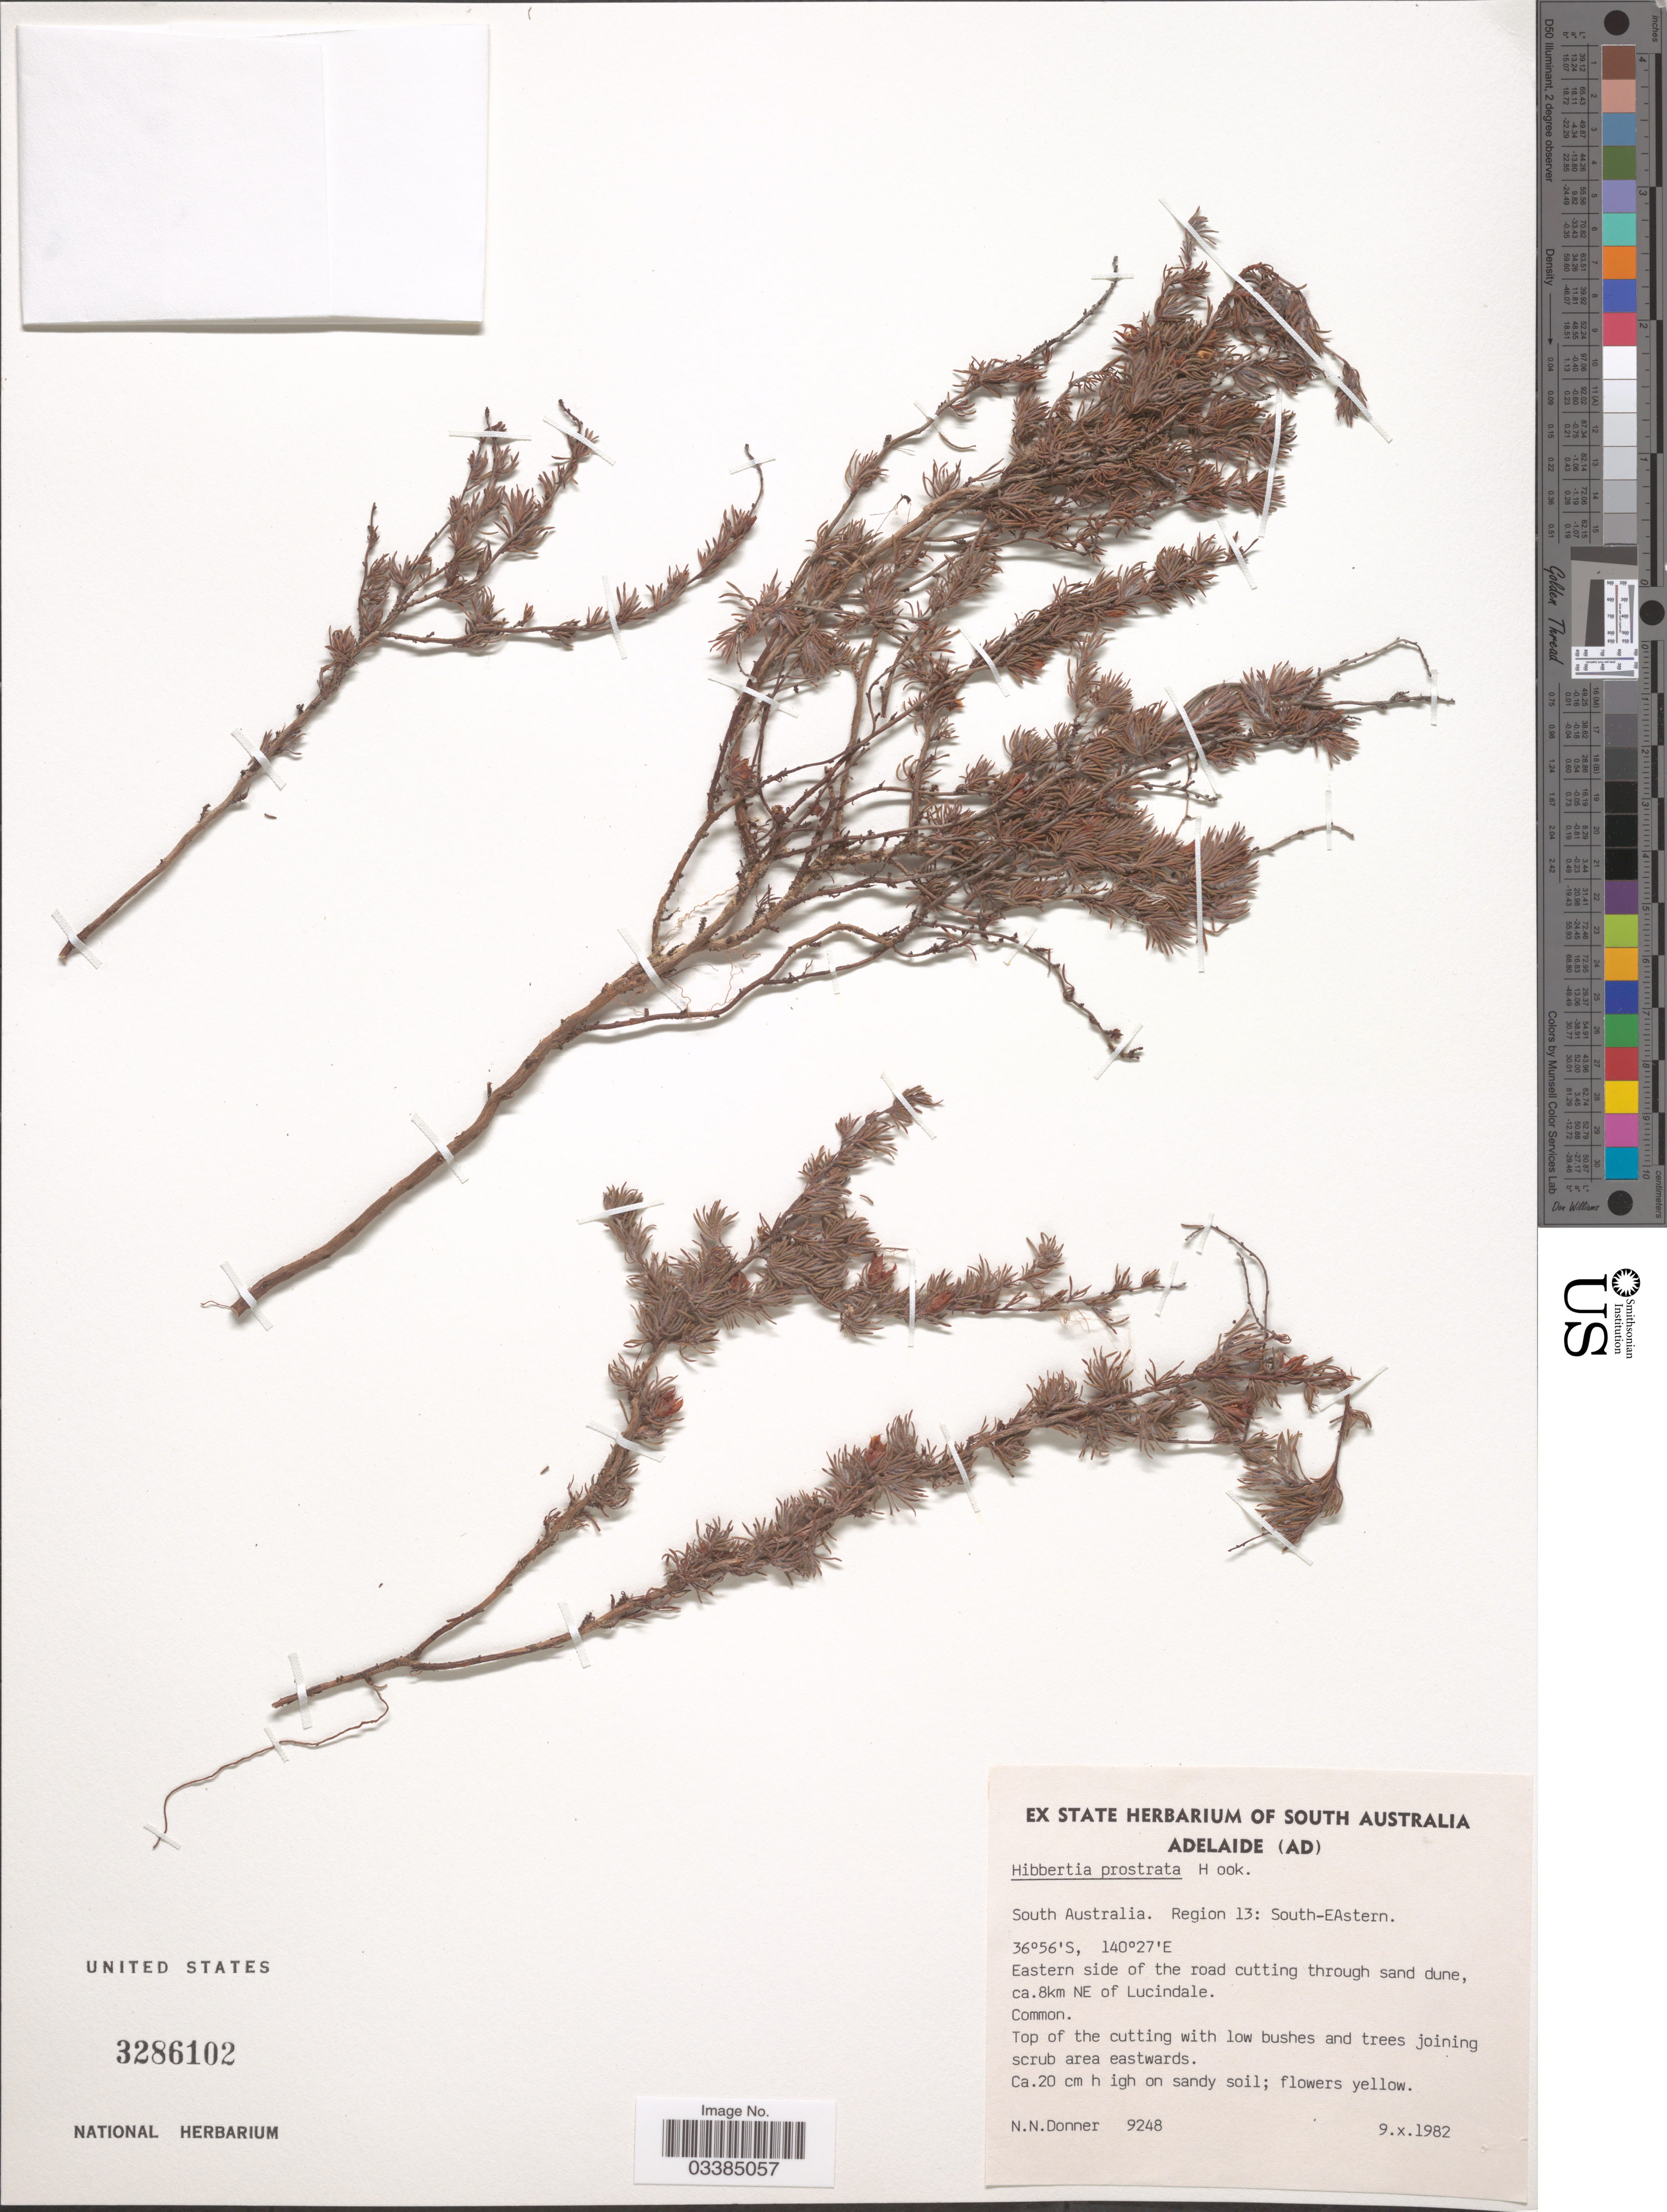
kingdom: Plantae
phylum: Tracheophyta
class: Magnoliopsida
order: Dilleniales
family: Dilleniaceae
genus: Hibbertia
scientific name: Hibbertia prostrata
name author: Hook.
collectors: N. Donner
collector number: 9248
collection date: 1982-10-09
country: Australia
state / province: South Australia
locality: Region 13: South-Eastern. Eastern side of the road cutting through sand dune, ca. 8km NE of Lucindale.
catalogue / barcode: US 3286102